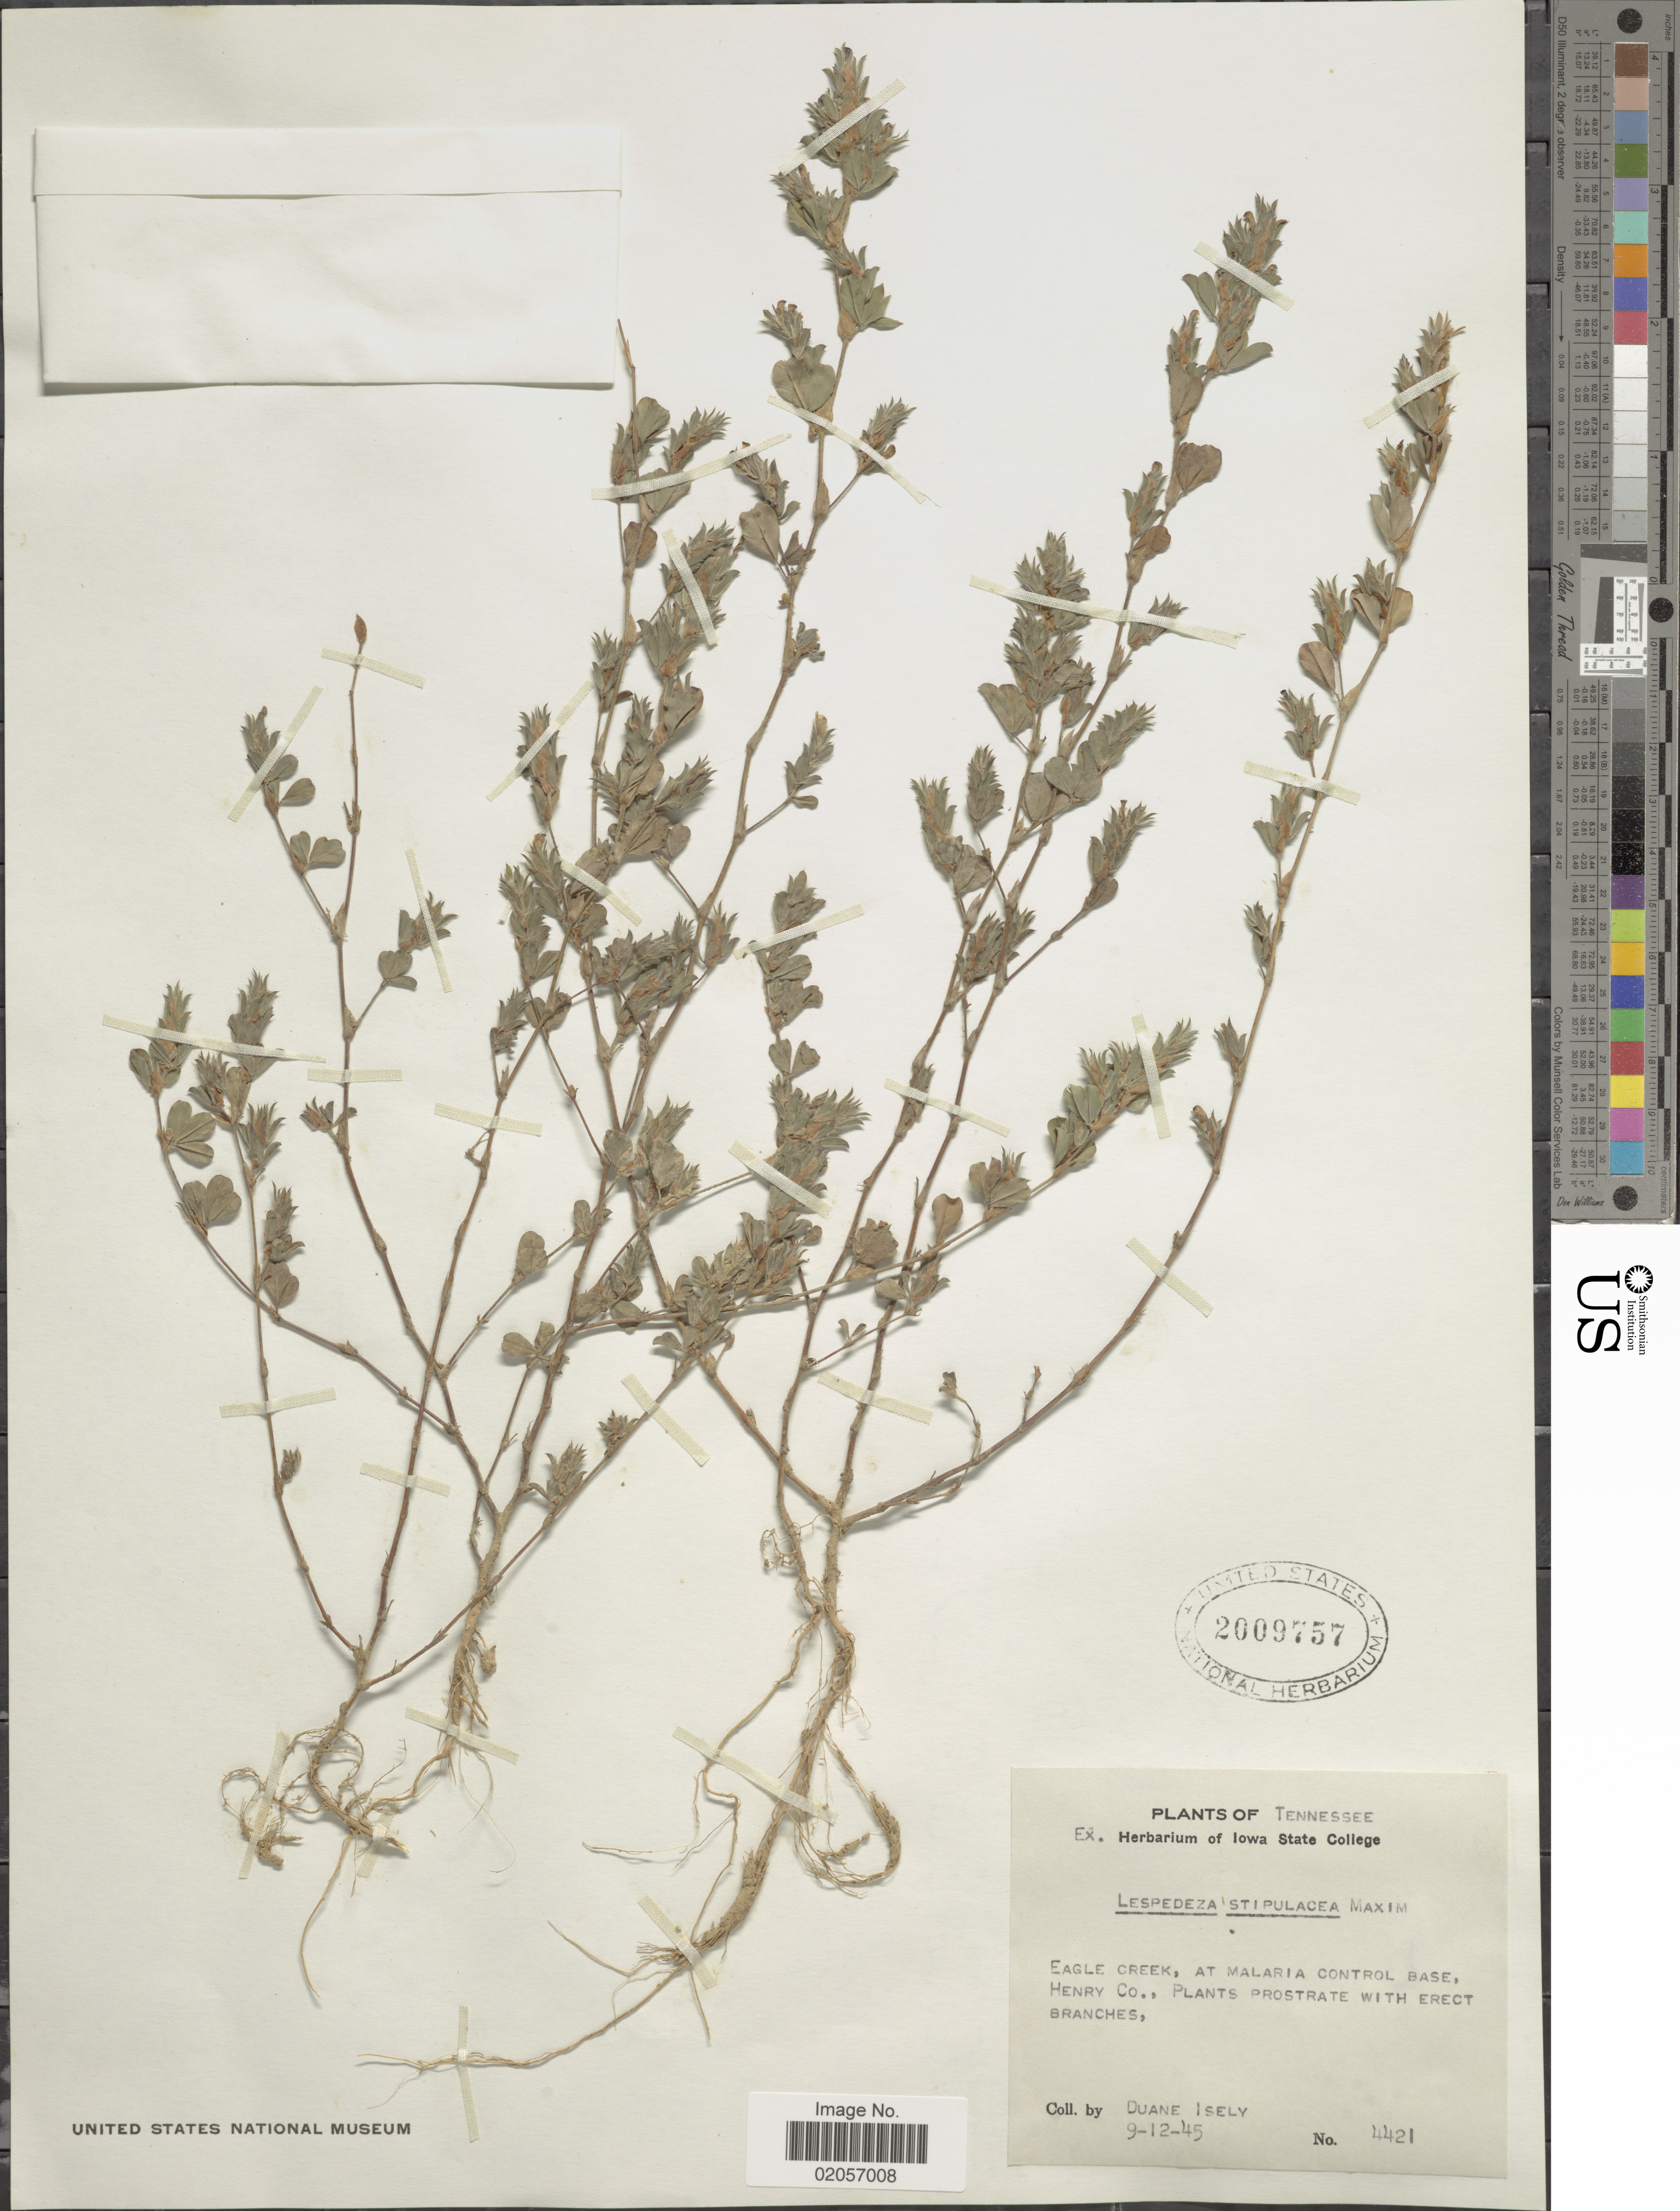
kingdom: Plantae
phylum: Tracheophyta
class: Magnoliopsida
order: Fabales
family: Fabaceae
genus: Kummerowia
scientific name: Kummerowia stipulacea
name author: (Maxim.) Makino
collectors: D. Isely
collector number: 4421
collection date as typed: Transcribed d/m/y: 12/9/45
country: United States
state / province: Tennessee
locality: Eagle Creek, at Malaria Control Base, Henry Co.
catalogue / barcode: US 2009757